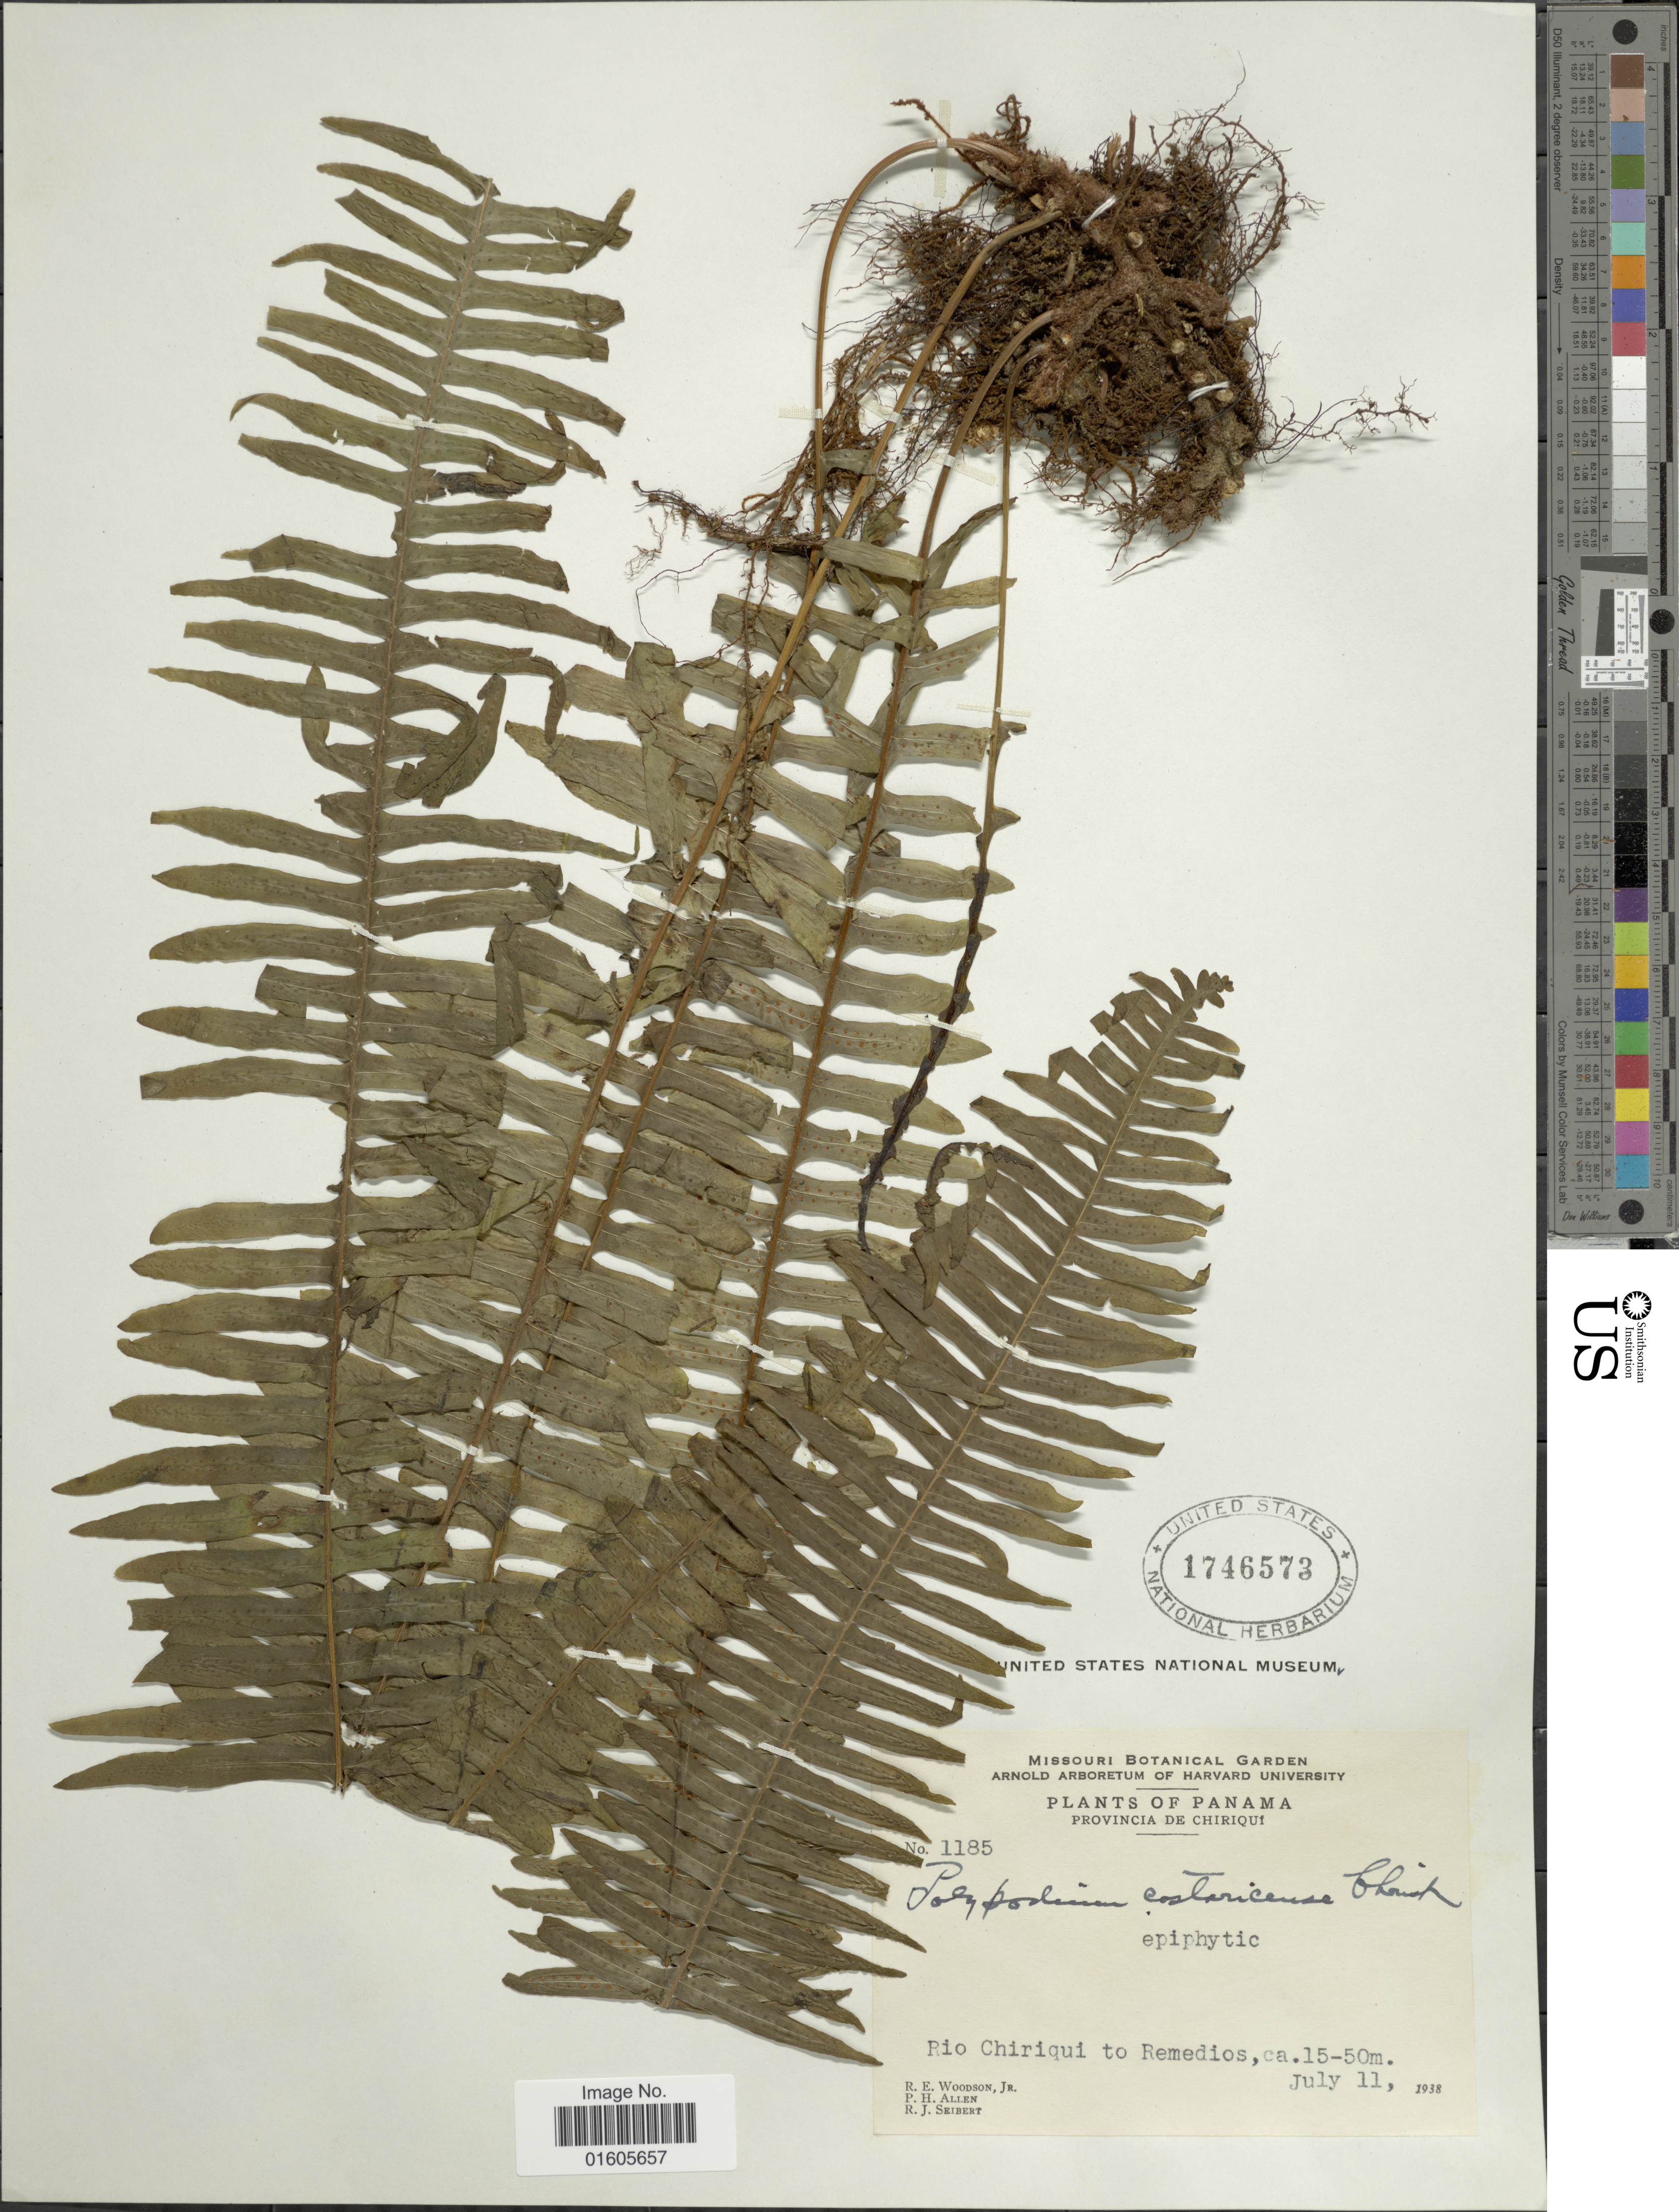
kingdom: Plantae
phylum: Tracheophyta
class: Polypodiopsida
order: Polypodiales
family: Polypodiaceae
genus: Serpocaulon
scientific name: Serpocaulon wagneri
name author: (Mett.) A.R. Sm.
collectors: R. E. Woodson, P. H. Allen & R. J. Seibert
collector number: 1185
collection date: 1938-07-11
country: Panama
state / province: Chiriqui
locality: Rio Chiriqui to Remedios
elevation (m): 15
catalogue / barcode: US 1746573